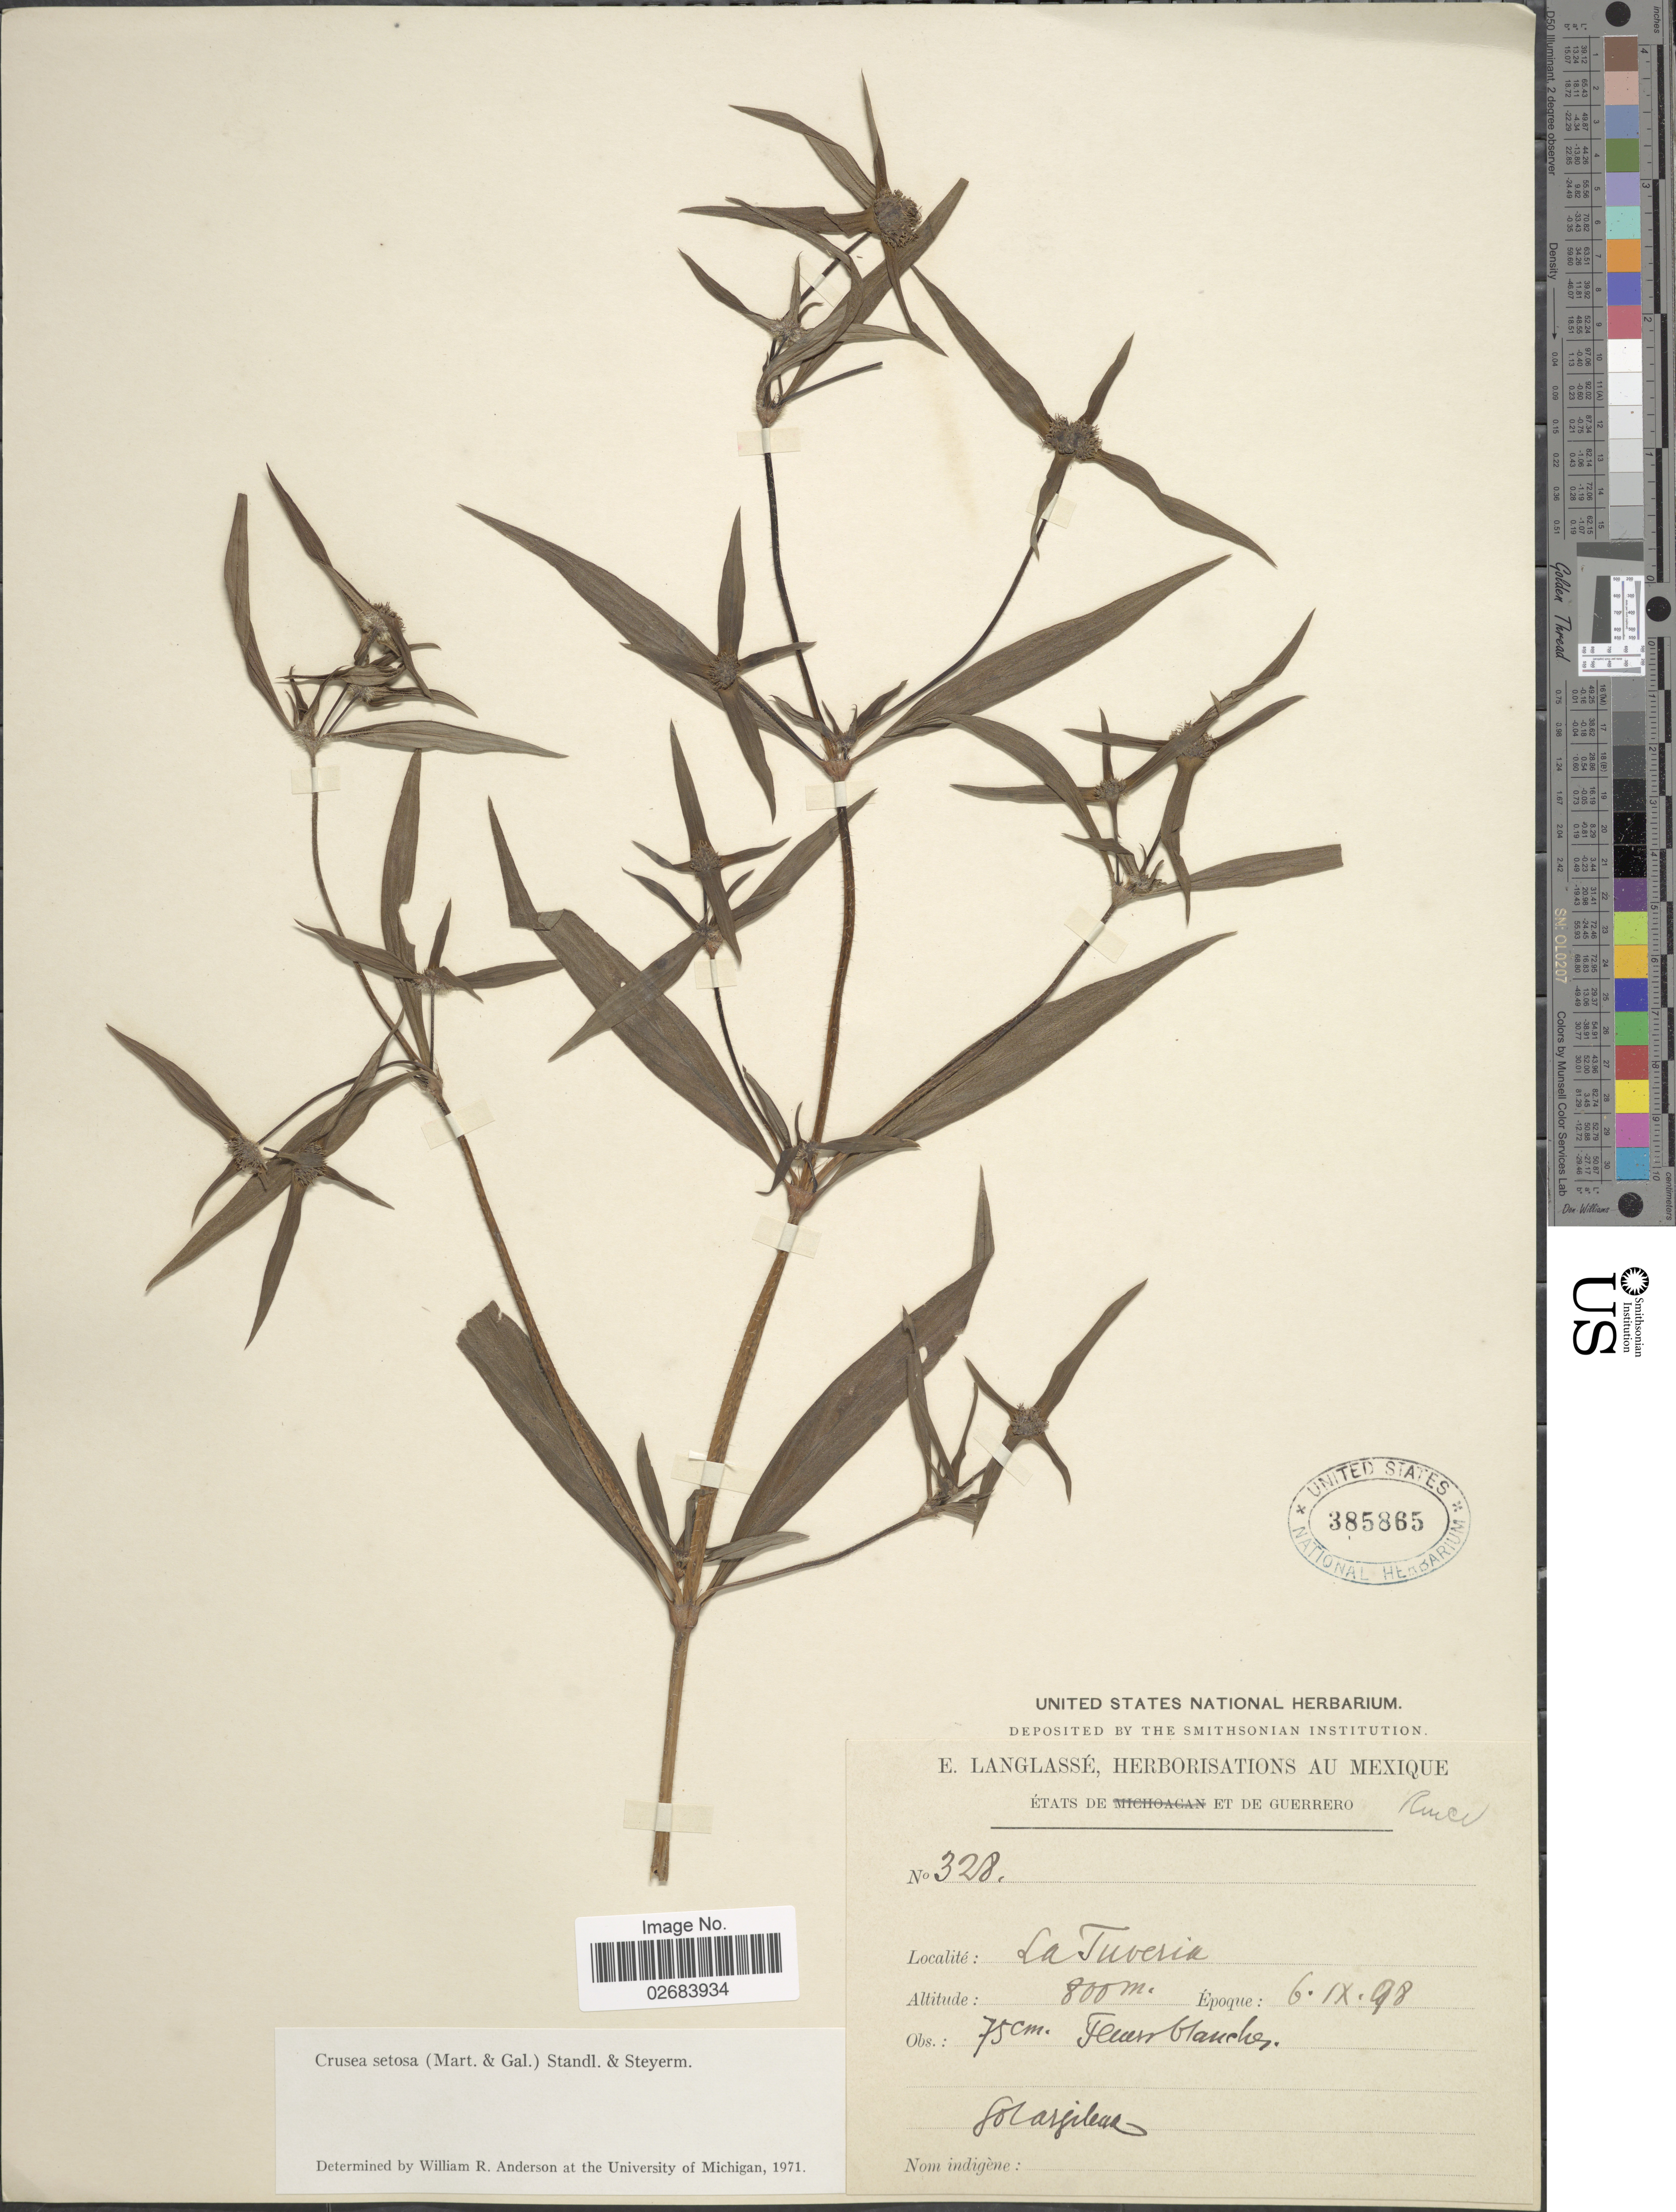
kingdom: Plantae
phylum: Tracheophyta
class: Magnoliopsida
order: Gentianales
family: Rubiaceae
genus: Crusea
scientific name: Crusea setosa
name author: (M. Martens & Galeotti) Standl. & Steyerm.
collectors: E. Langlassé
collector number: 328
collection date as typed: Transcribed d/m/y: 6/9/98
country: Mexico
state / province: Guerrero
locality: La Tuveria.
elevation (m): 800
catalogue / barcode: US 385865